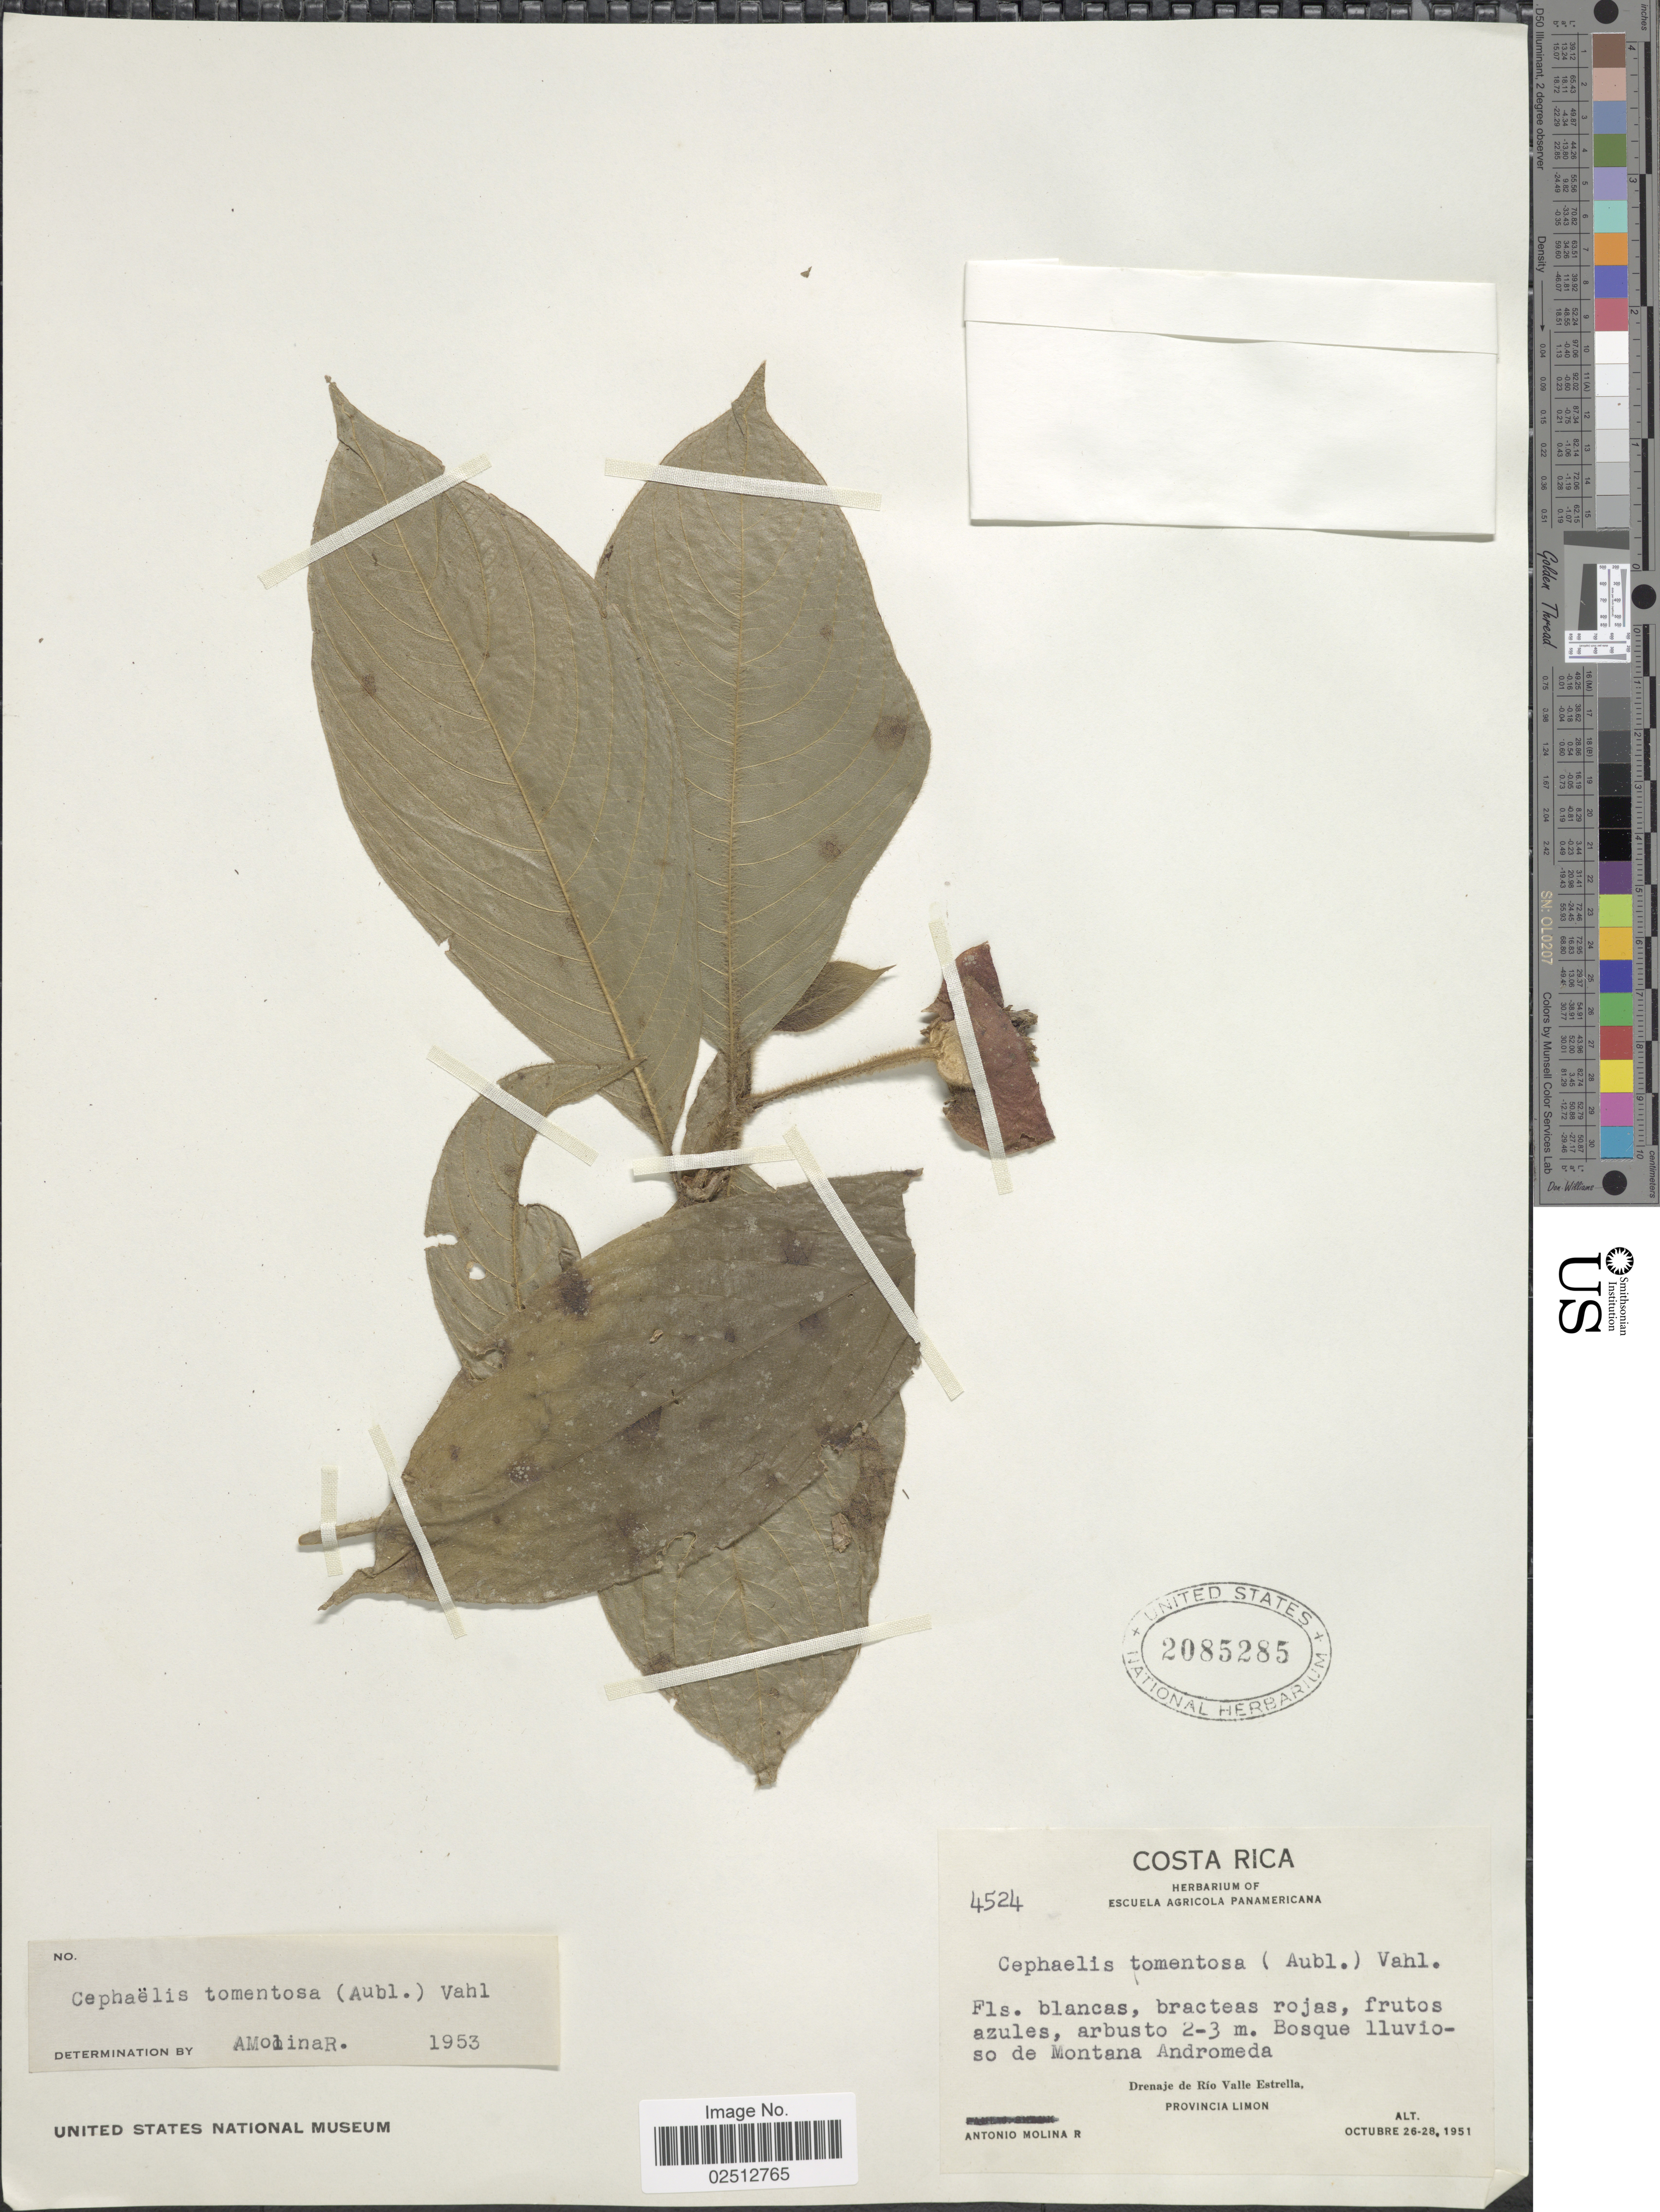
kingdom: Plantae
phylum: Tracheophyta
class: Magnoliopsida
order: Gentianales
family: Rubiaceae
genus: Psychotria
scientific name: Psychotria poeppigiana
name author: Müll. Arg.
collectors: A. Molina R.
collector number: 4524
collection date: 1951-10-26/1951-10-28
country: Costa Rica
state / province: Limón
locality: Bosque lluvioso de Montana Andromeda, Drenaje de Rio Valle Estrella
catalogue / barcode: US 2085285